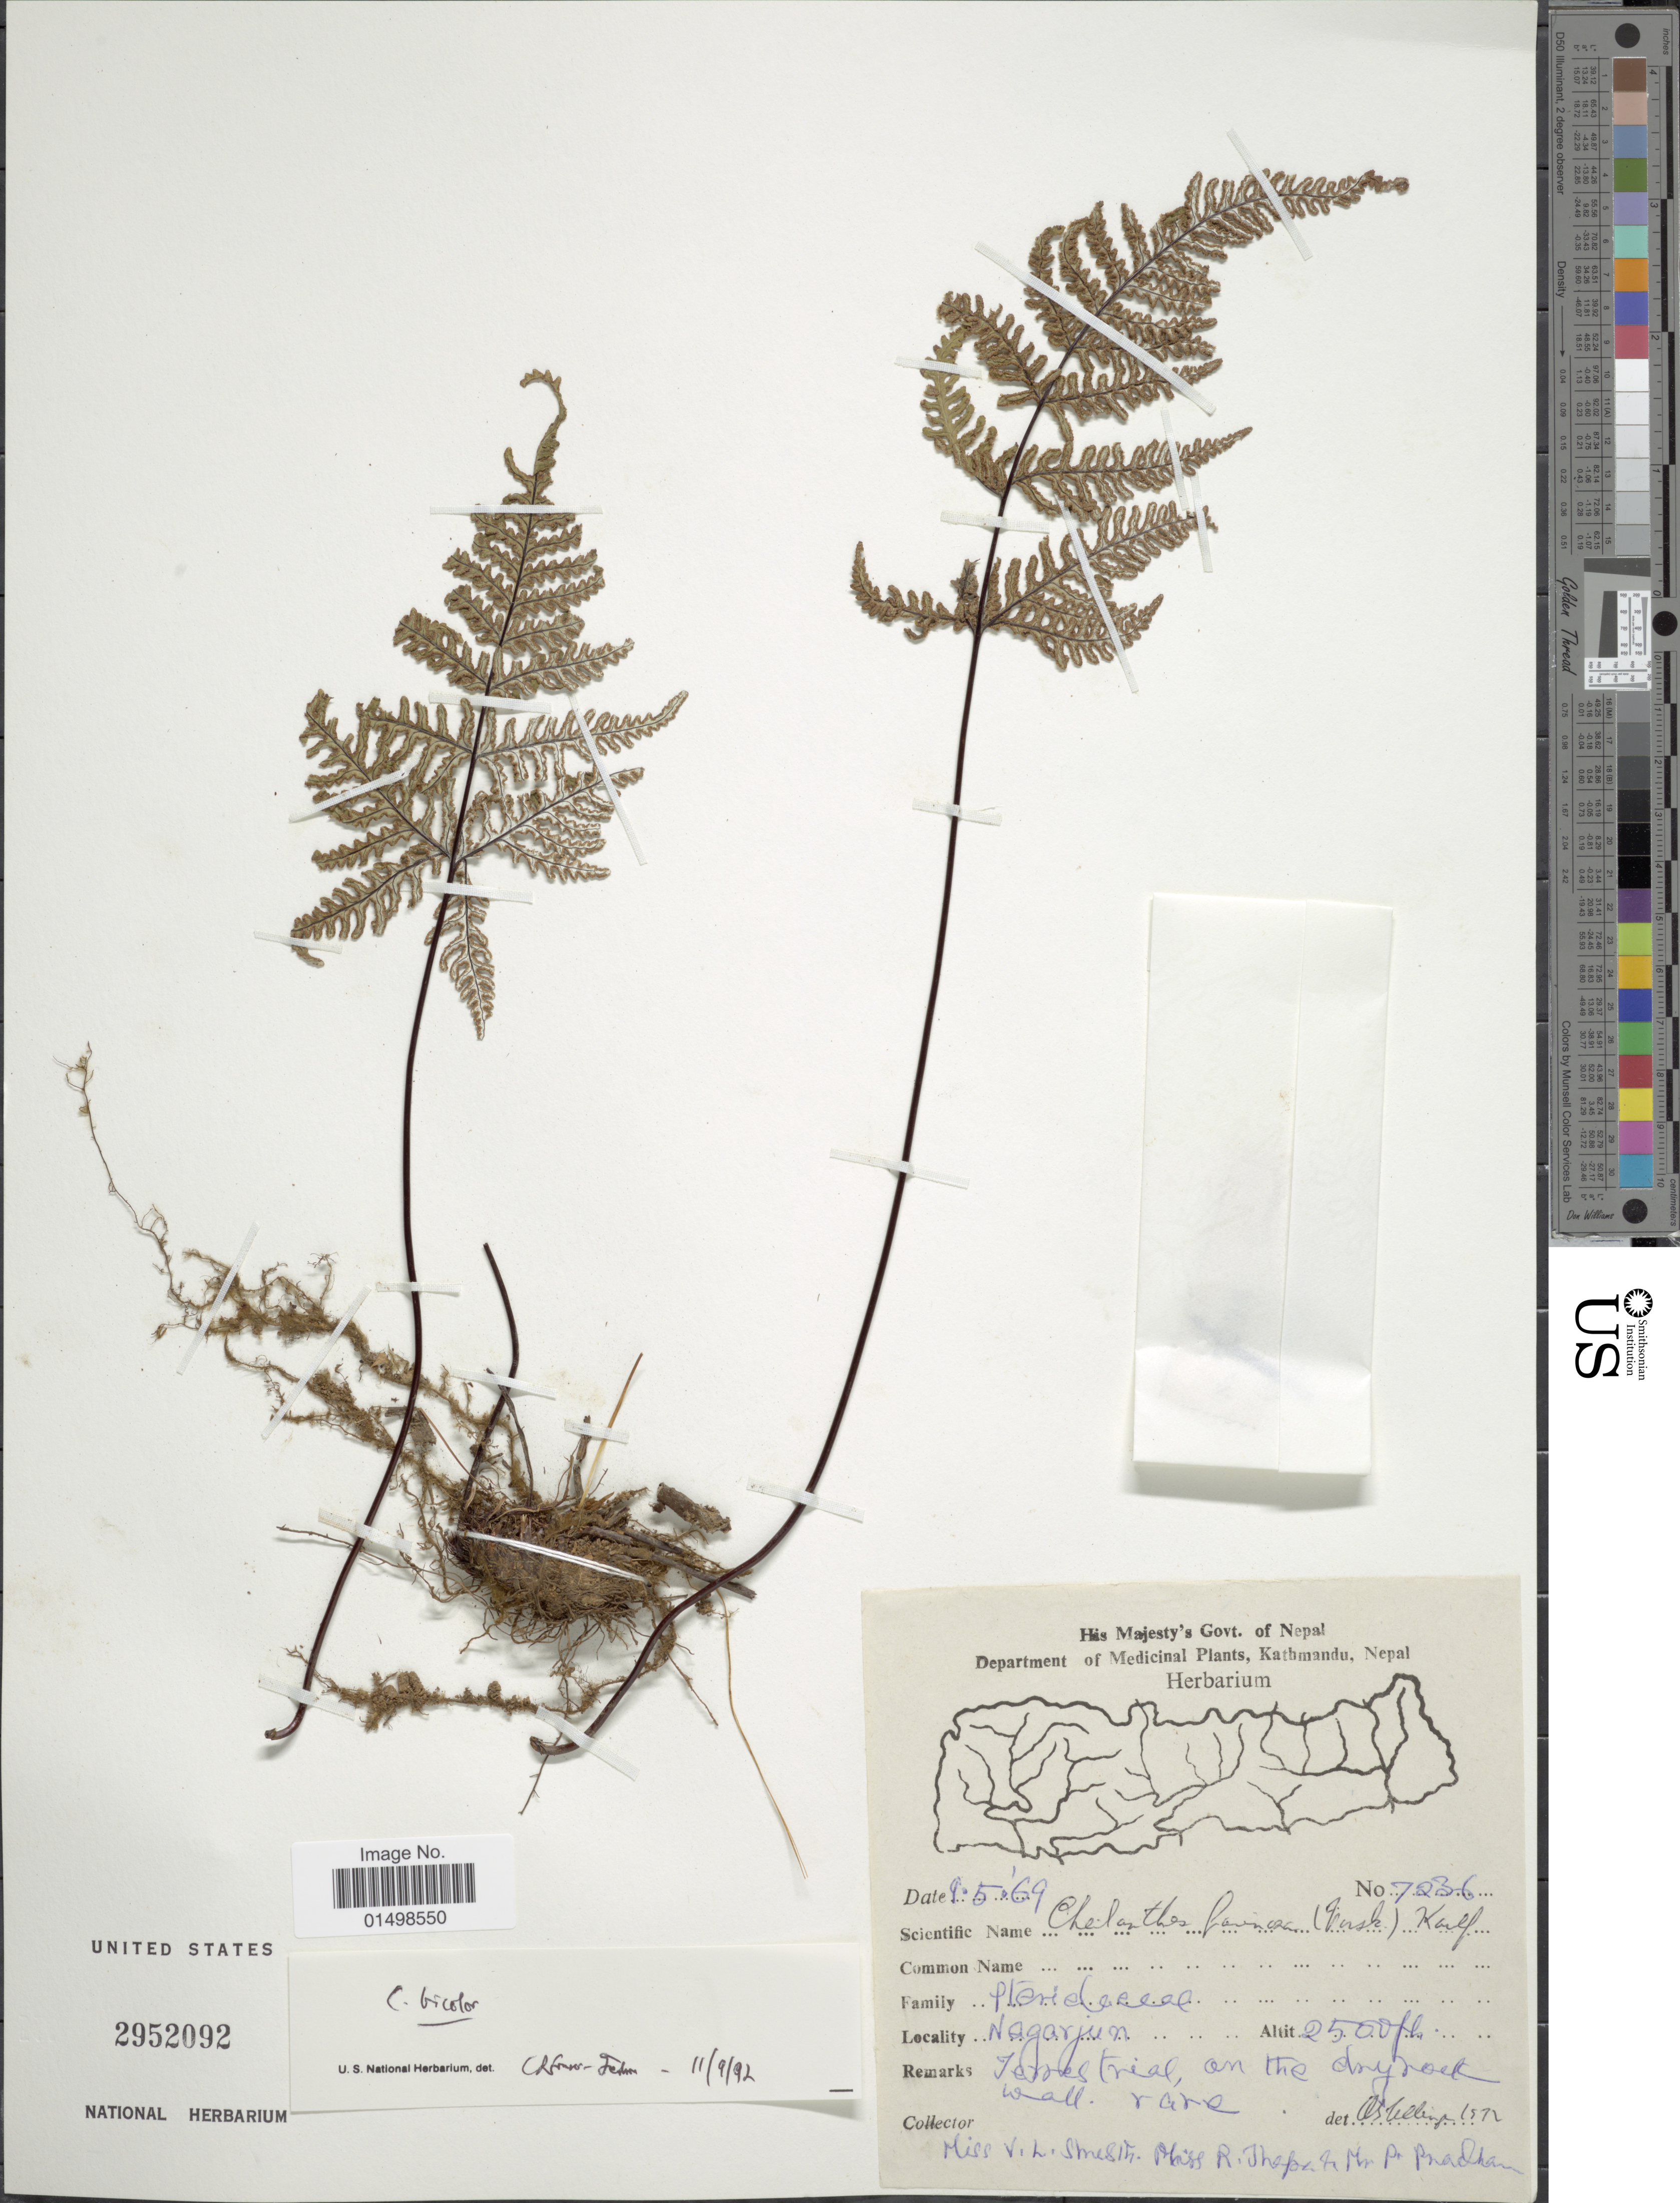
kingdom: Plantae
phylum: Tracheophyta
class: Polypodiopsida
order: Polypodiales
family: Pteridaceae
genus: Aleuritopteris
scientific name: Aleuritopteris farinosa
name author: (Forssk.) Fée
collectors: V. Shvesth, R. Jhepi & P. Pradhan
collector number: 7236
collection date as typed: Transcribed d/m/y: 9/5/69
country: Nepal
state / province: Mahakali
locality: Nagarjun. Terrestrial, on the dry rock wall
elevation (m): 762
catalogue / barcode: US 2952092